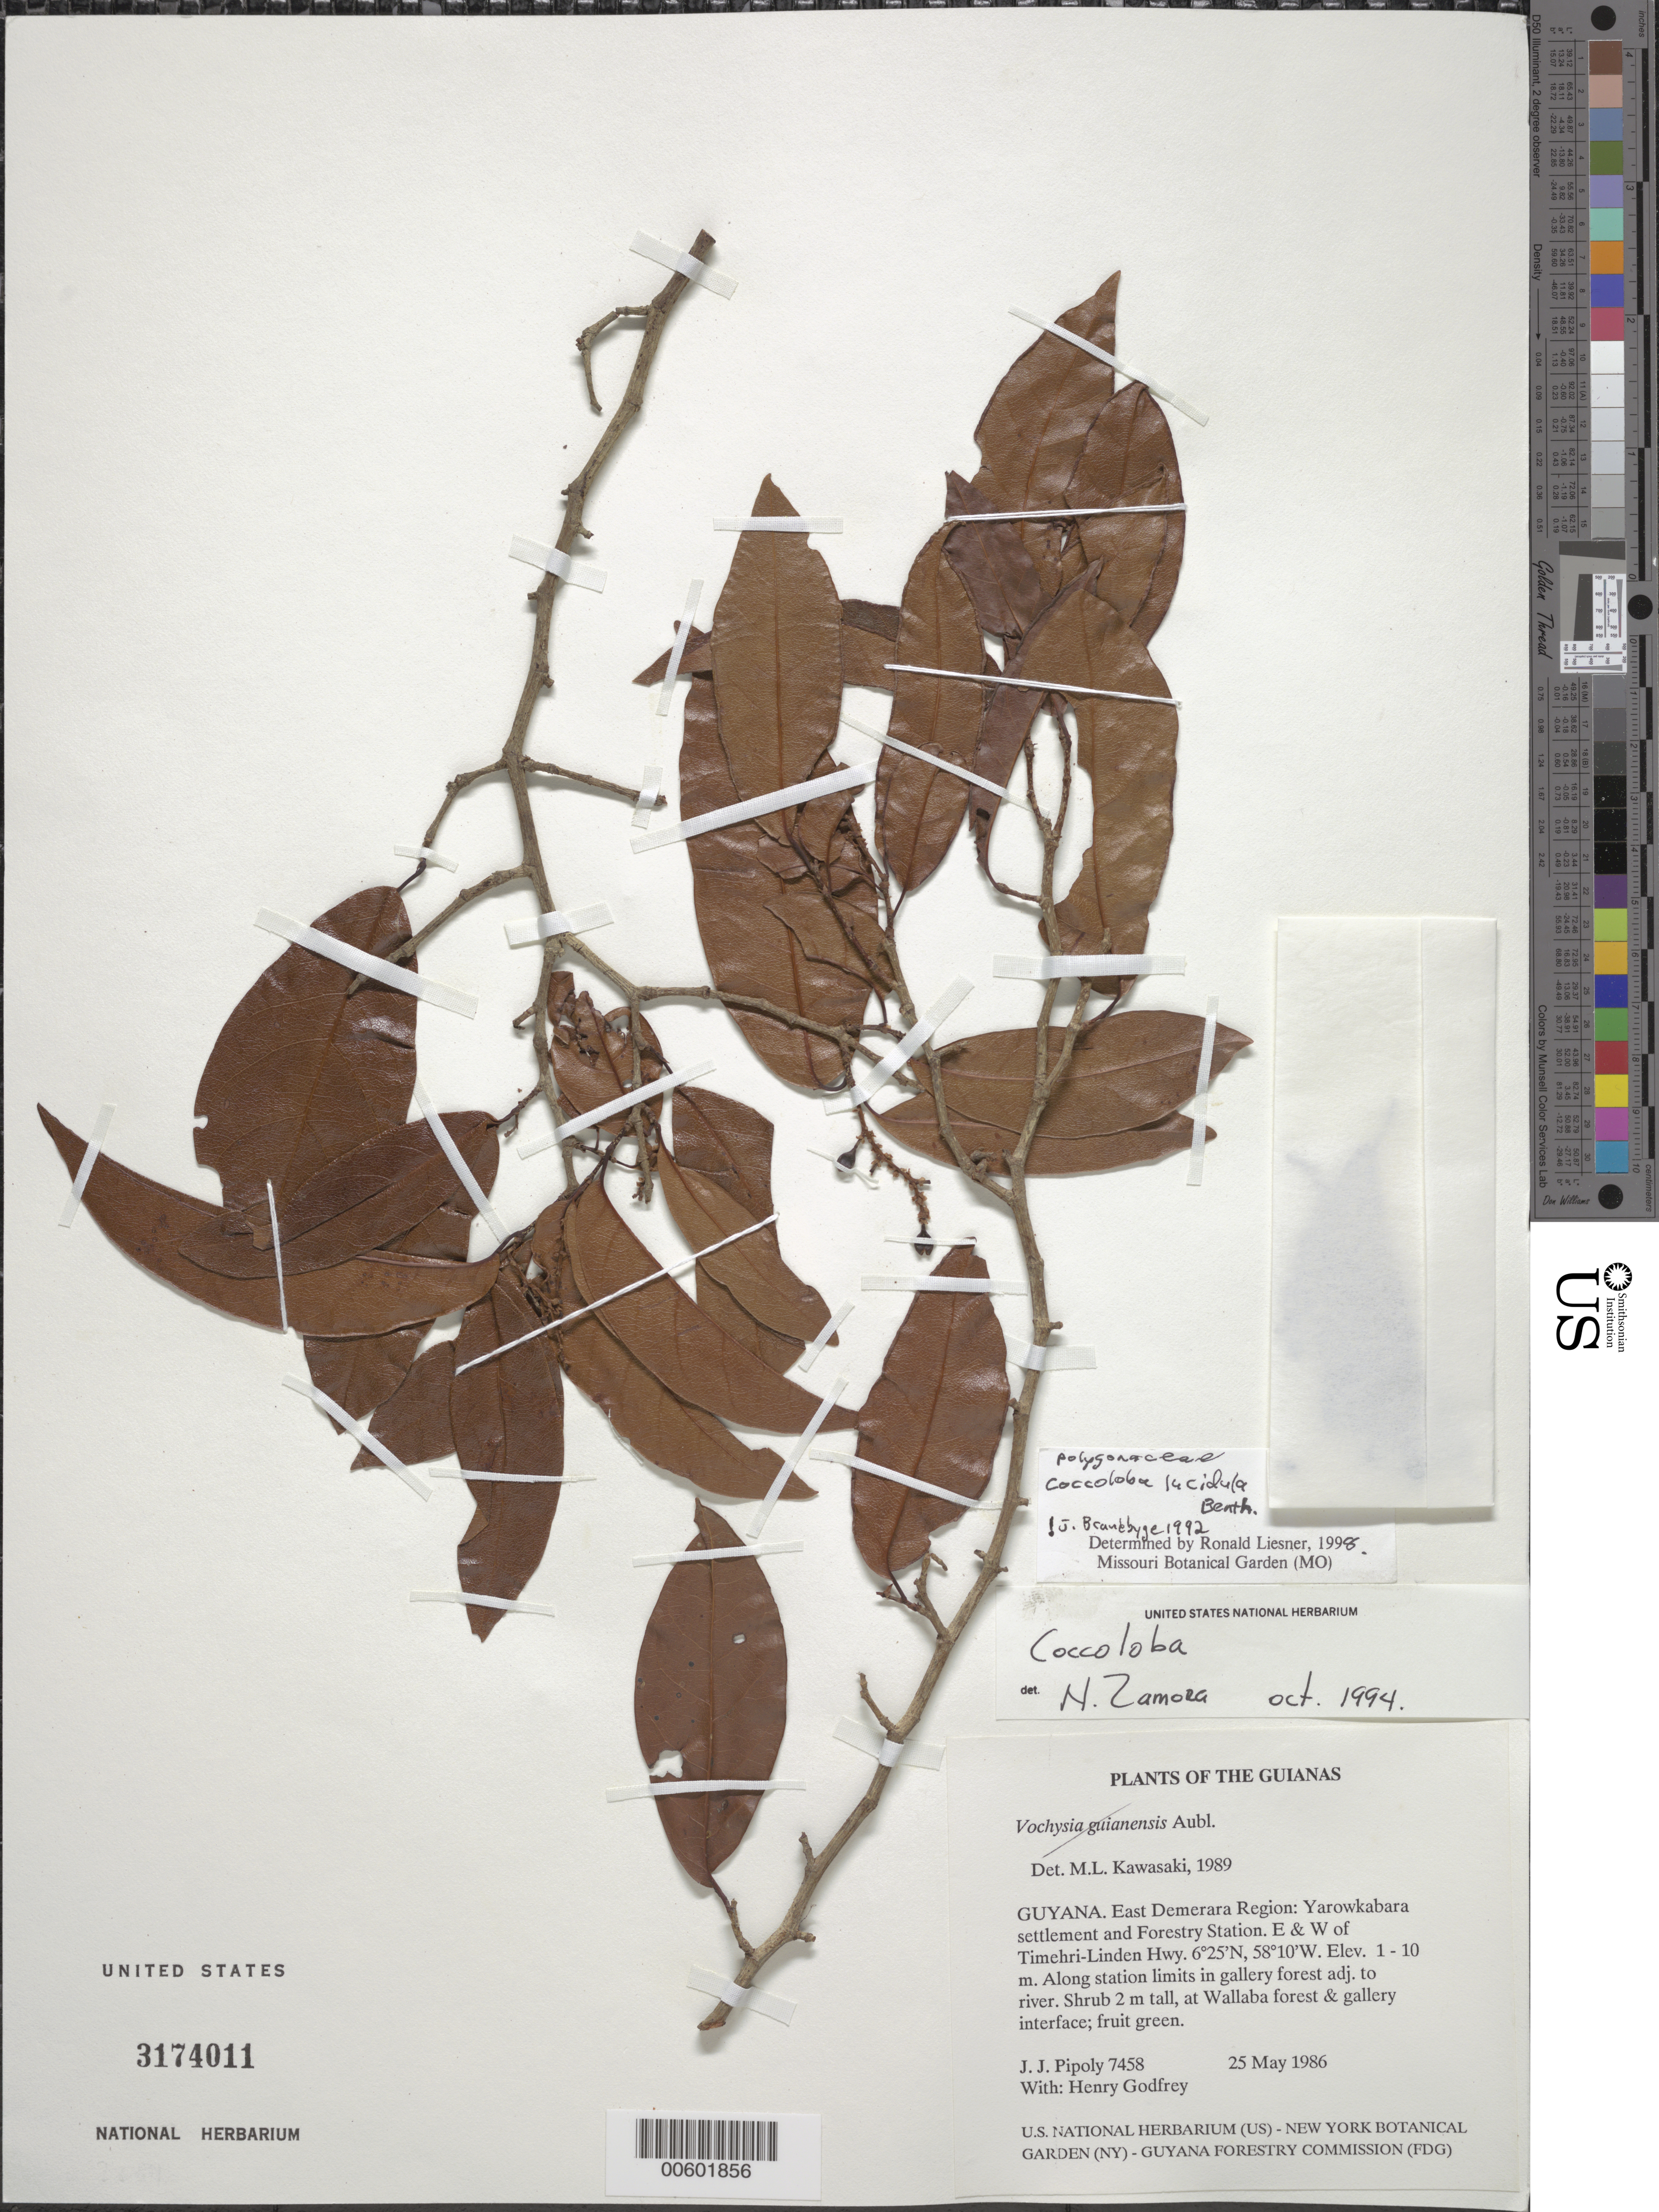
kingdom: Plantae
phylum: Tracheophyta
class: Magnoliopsida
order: Caryophyllales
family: Polygonaceae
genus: Coccoloba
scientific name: Coccoloba lucidula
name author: Benth.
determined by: Liesner, R. L.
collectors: J. J. Pipoly & H. Godfrey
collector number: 7458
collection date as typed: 25 May 1986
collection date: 1986-05-25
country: Guyana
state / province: Demerara-Mahaica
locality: Yarowkabra settlement and Forestry Station. E & W of Timehri-Linden Hwy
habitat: Along station limits in gallery forest adj. to river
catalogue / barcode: US 3174011